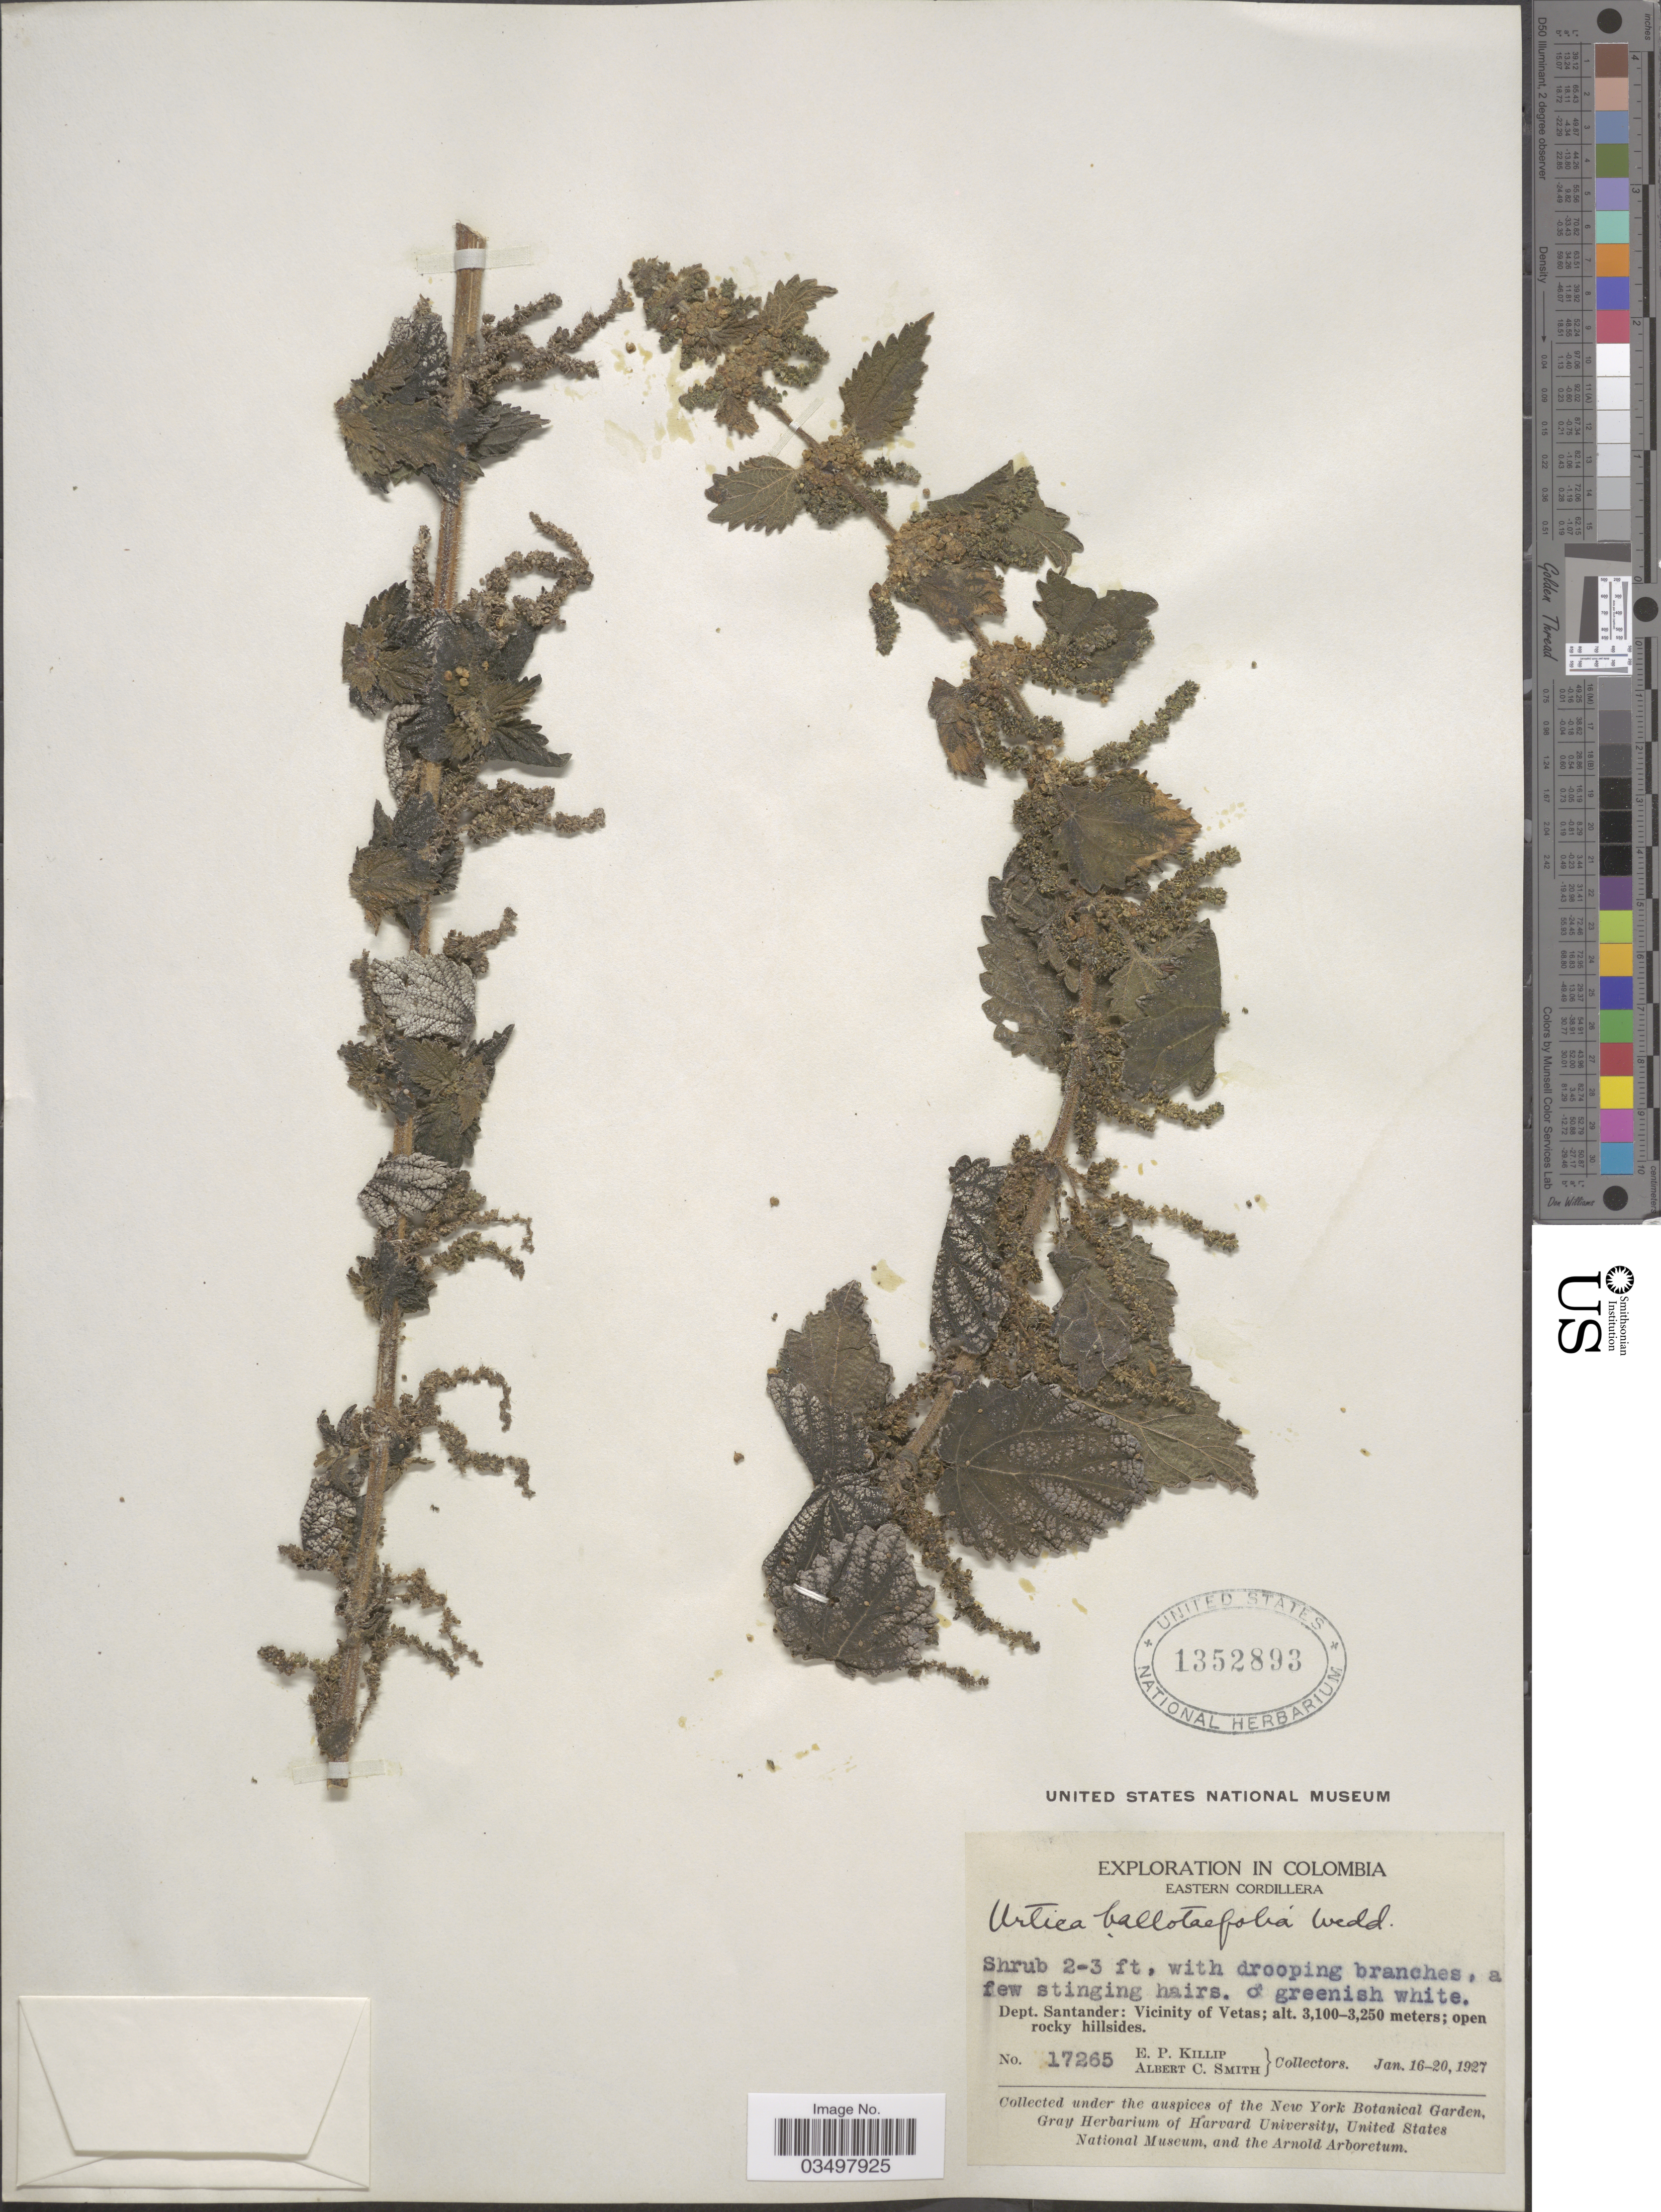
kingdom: Plantae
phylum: Tracheophyta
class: Magnoliopsida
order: Rosales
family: Urticaceae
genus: Urtica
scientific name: Urtica ballotifolia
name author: Wedd.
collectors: E. P. Killip & A. C. Smith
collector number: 17265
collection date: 1927-01-16/1927-01-20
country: Colombia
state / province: Santander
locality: Eastern Cordillera. Dept. Santander: Vicinity of Vetas.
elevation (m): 3100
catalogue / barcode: US 1352893